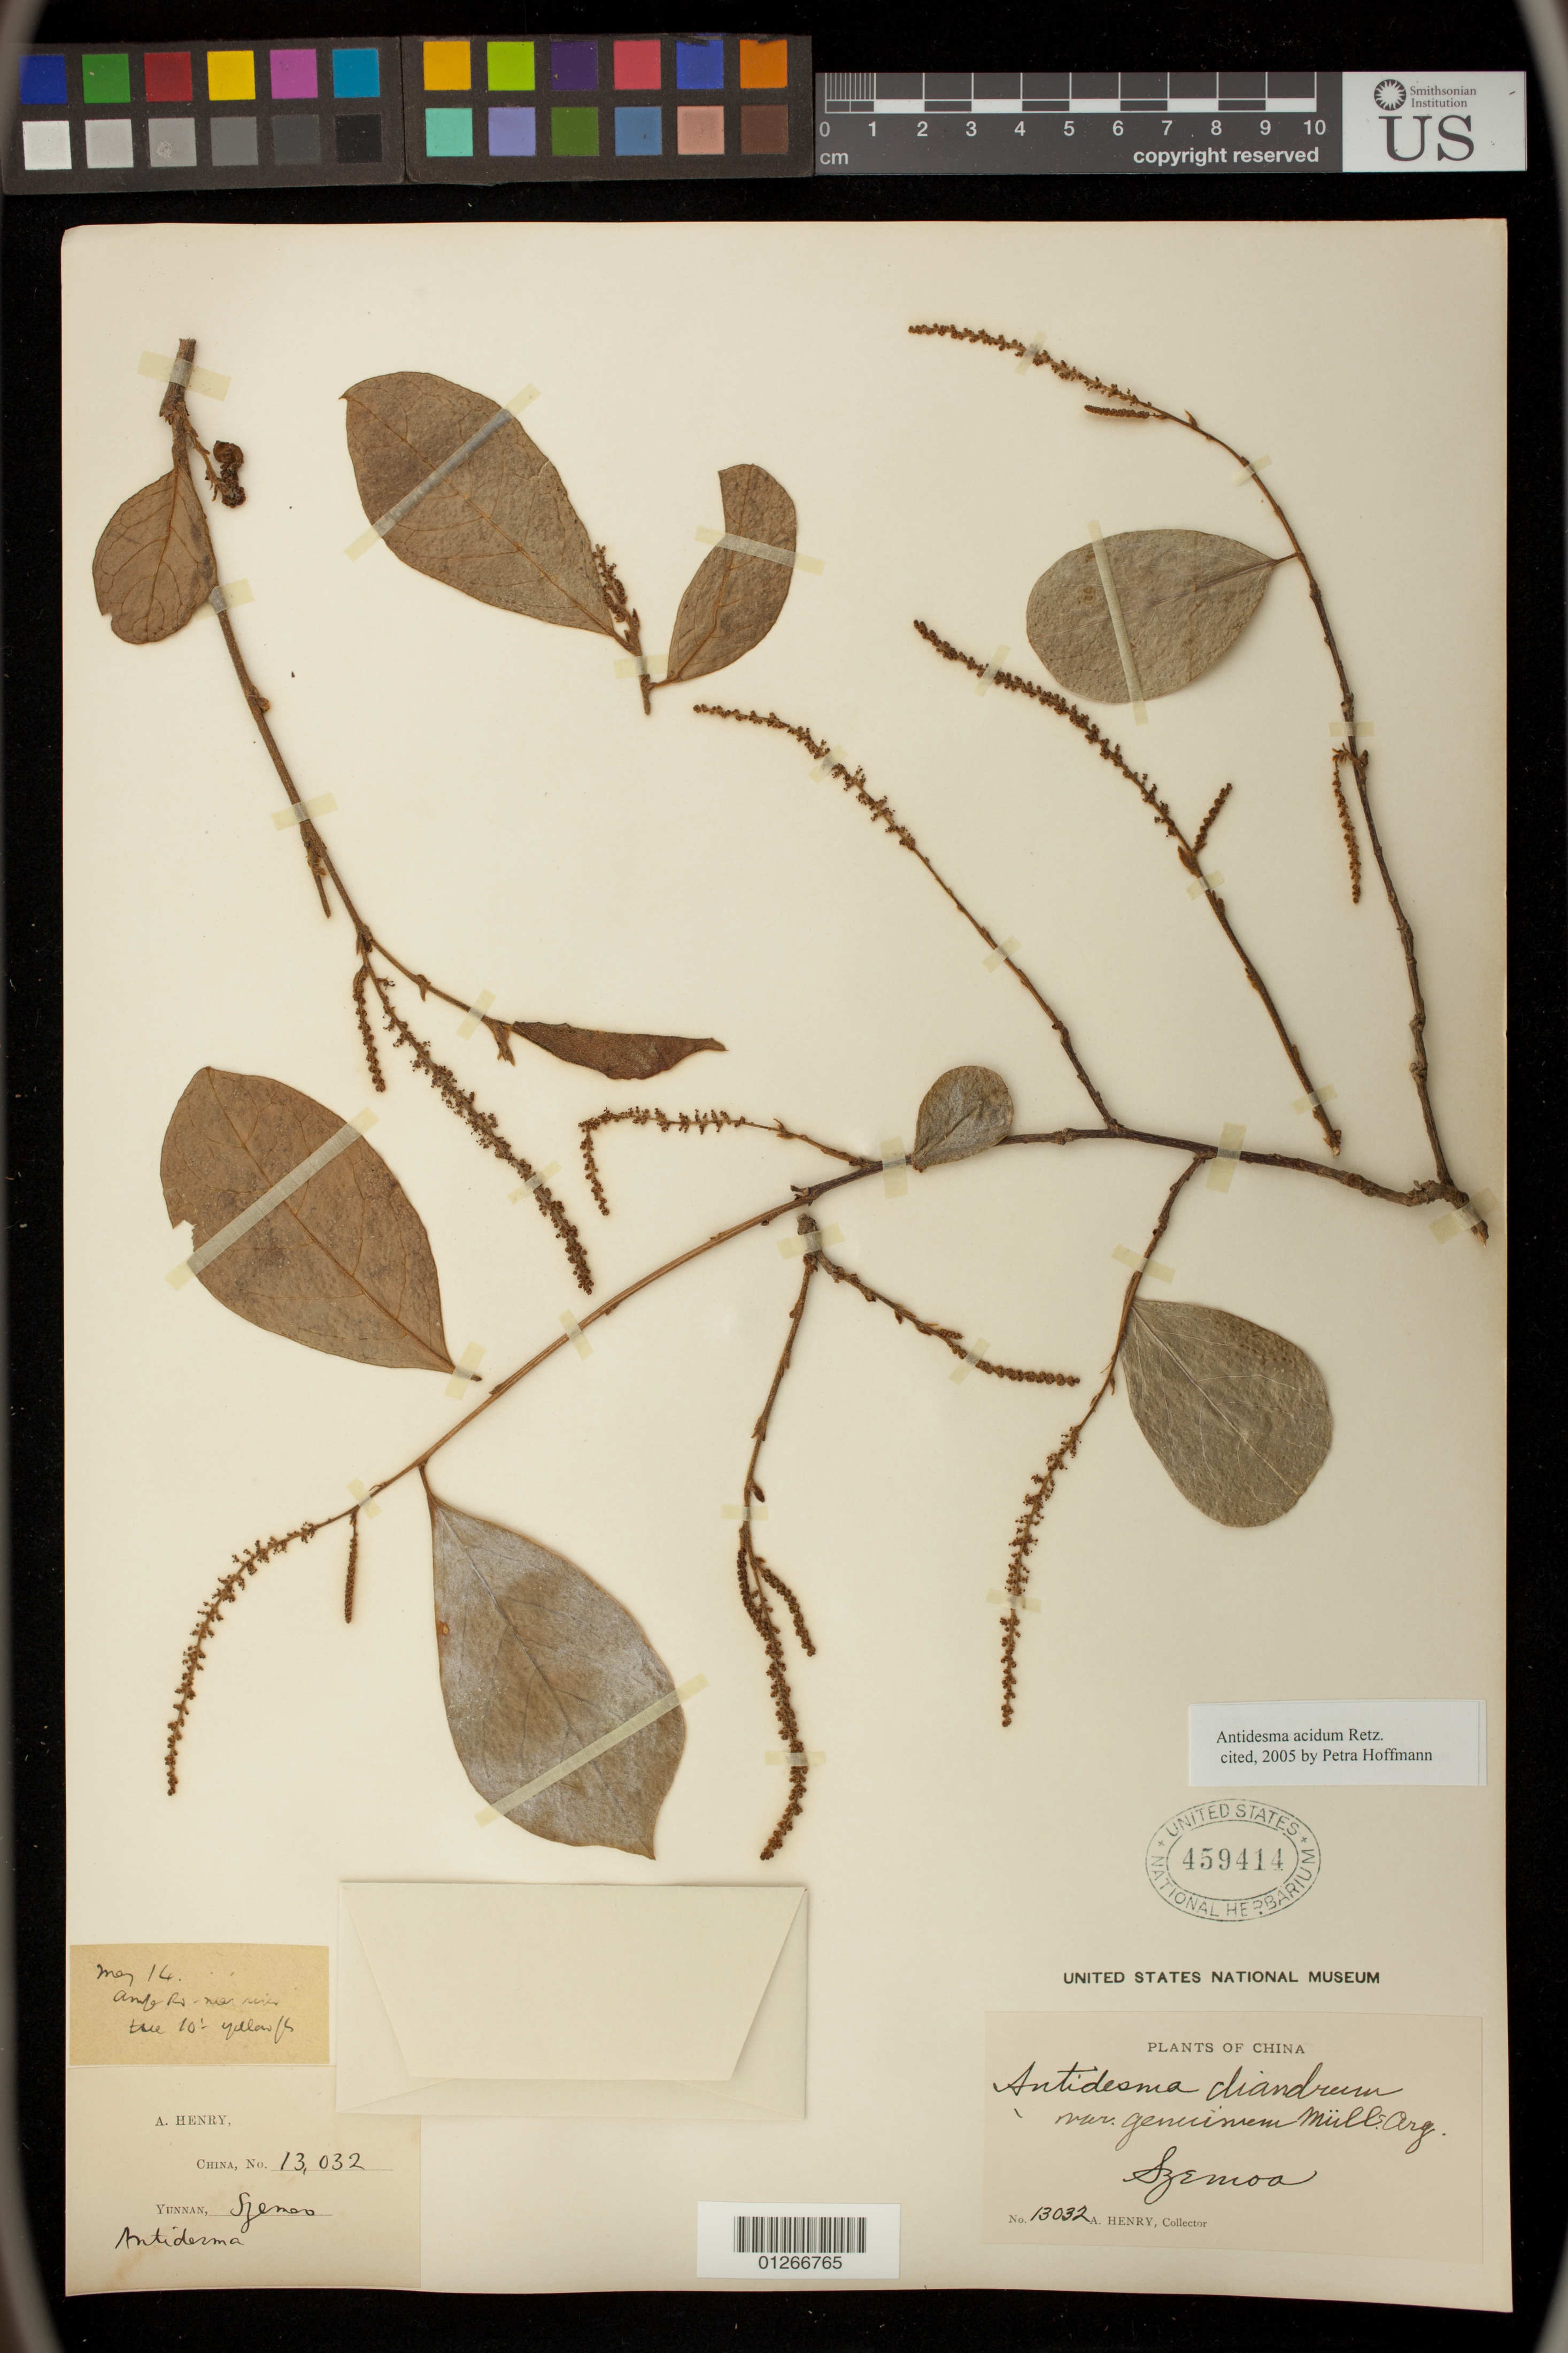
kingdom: Plantae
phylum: Tracheophyta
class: Magnoliopsida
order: Malpighiales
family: Phyllanthaceae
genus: Antidesma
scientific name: Antidesma acidum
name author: Retz.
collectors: A. Henry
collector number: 13032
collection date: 1885-05-14/1900-05-14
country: China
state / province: Yunnan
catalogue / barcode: US 459414